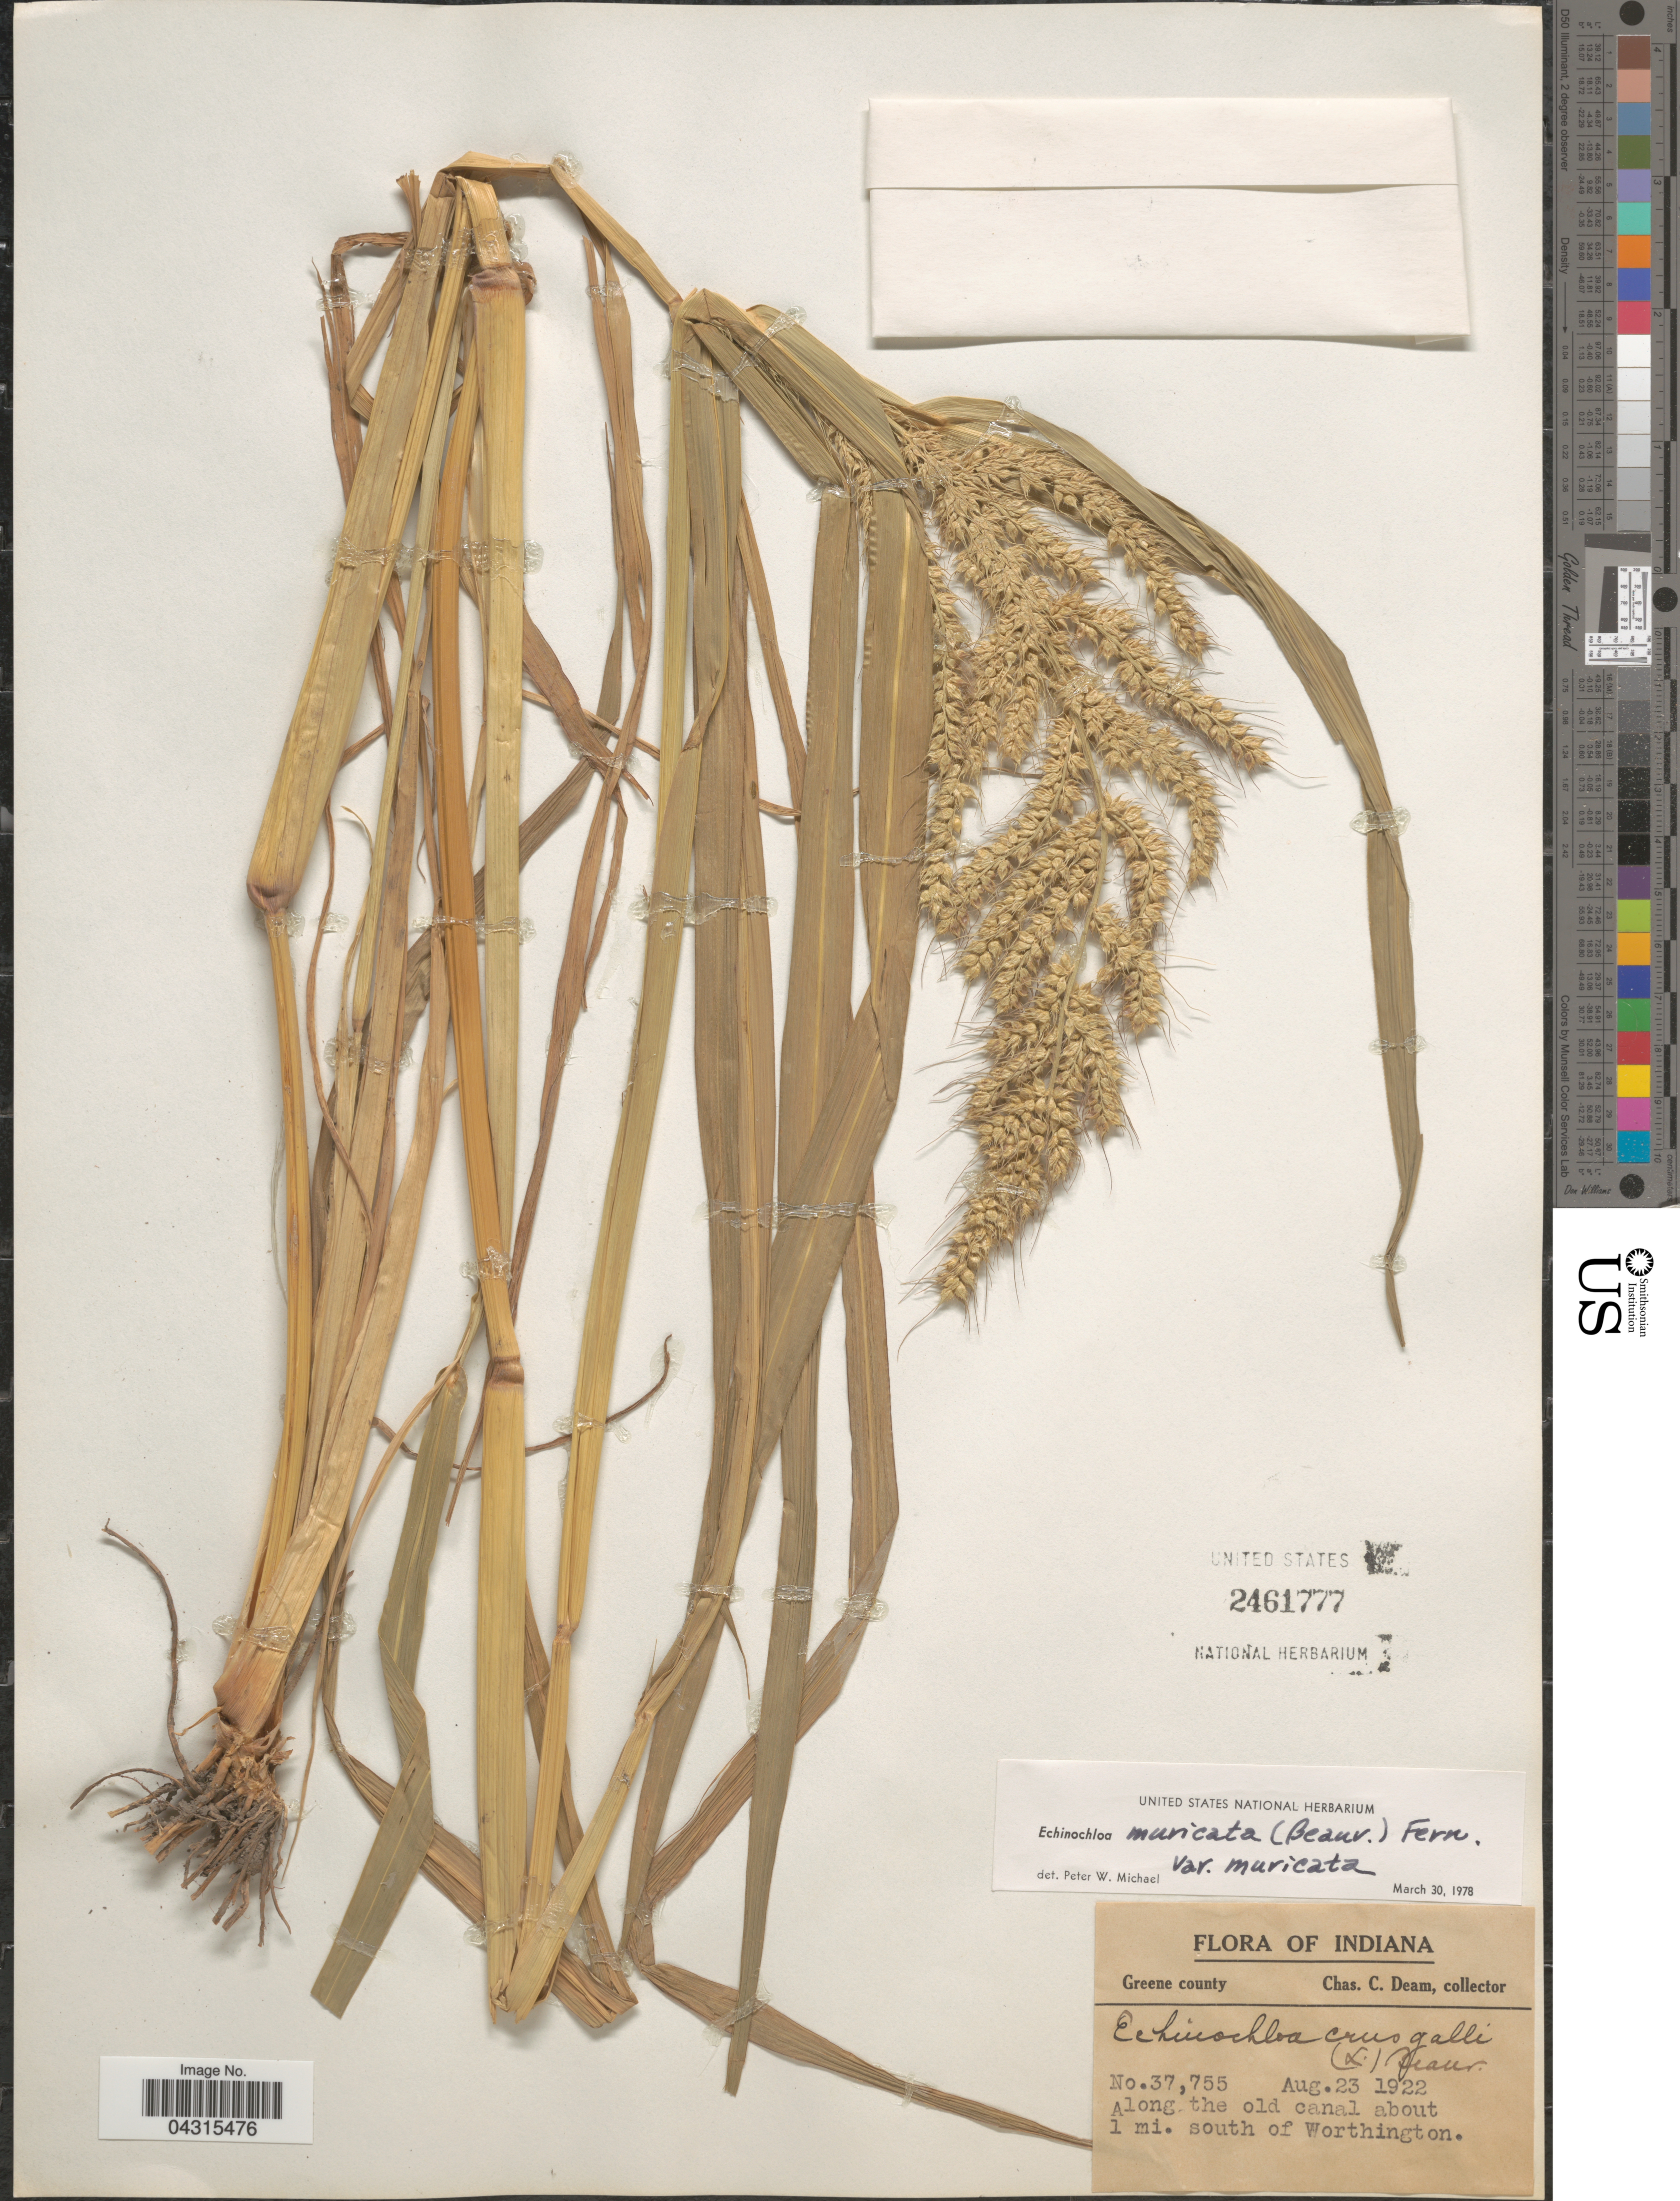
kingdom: Plantae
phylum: Tracheophyta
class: Liliopsida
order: Poales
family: Poaceae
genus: Echinochloa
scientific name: Echinochloa muricata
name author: (P. Beauv.) Fernald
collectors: C. C. Deam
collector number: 37755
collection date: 1922-08-23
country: United States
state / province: Indiana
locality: Greene county. Along the old canal about 1 mi. south of Worthington.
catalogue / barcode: US 2461777